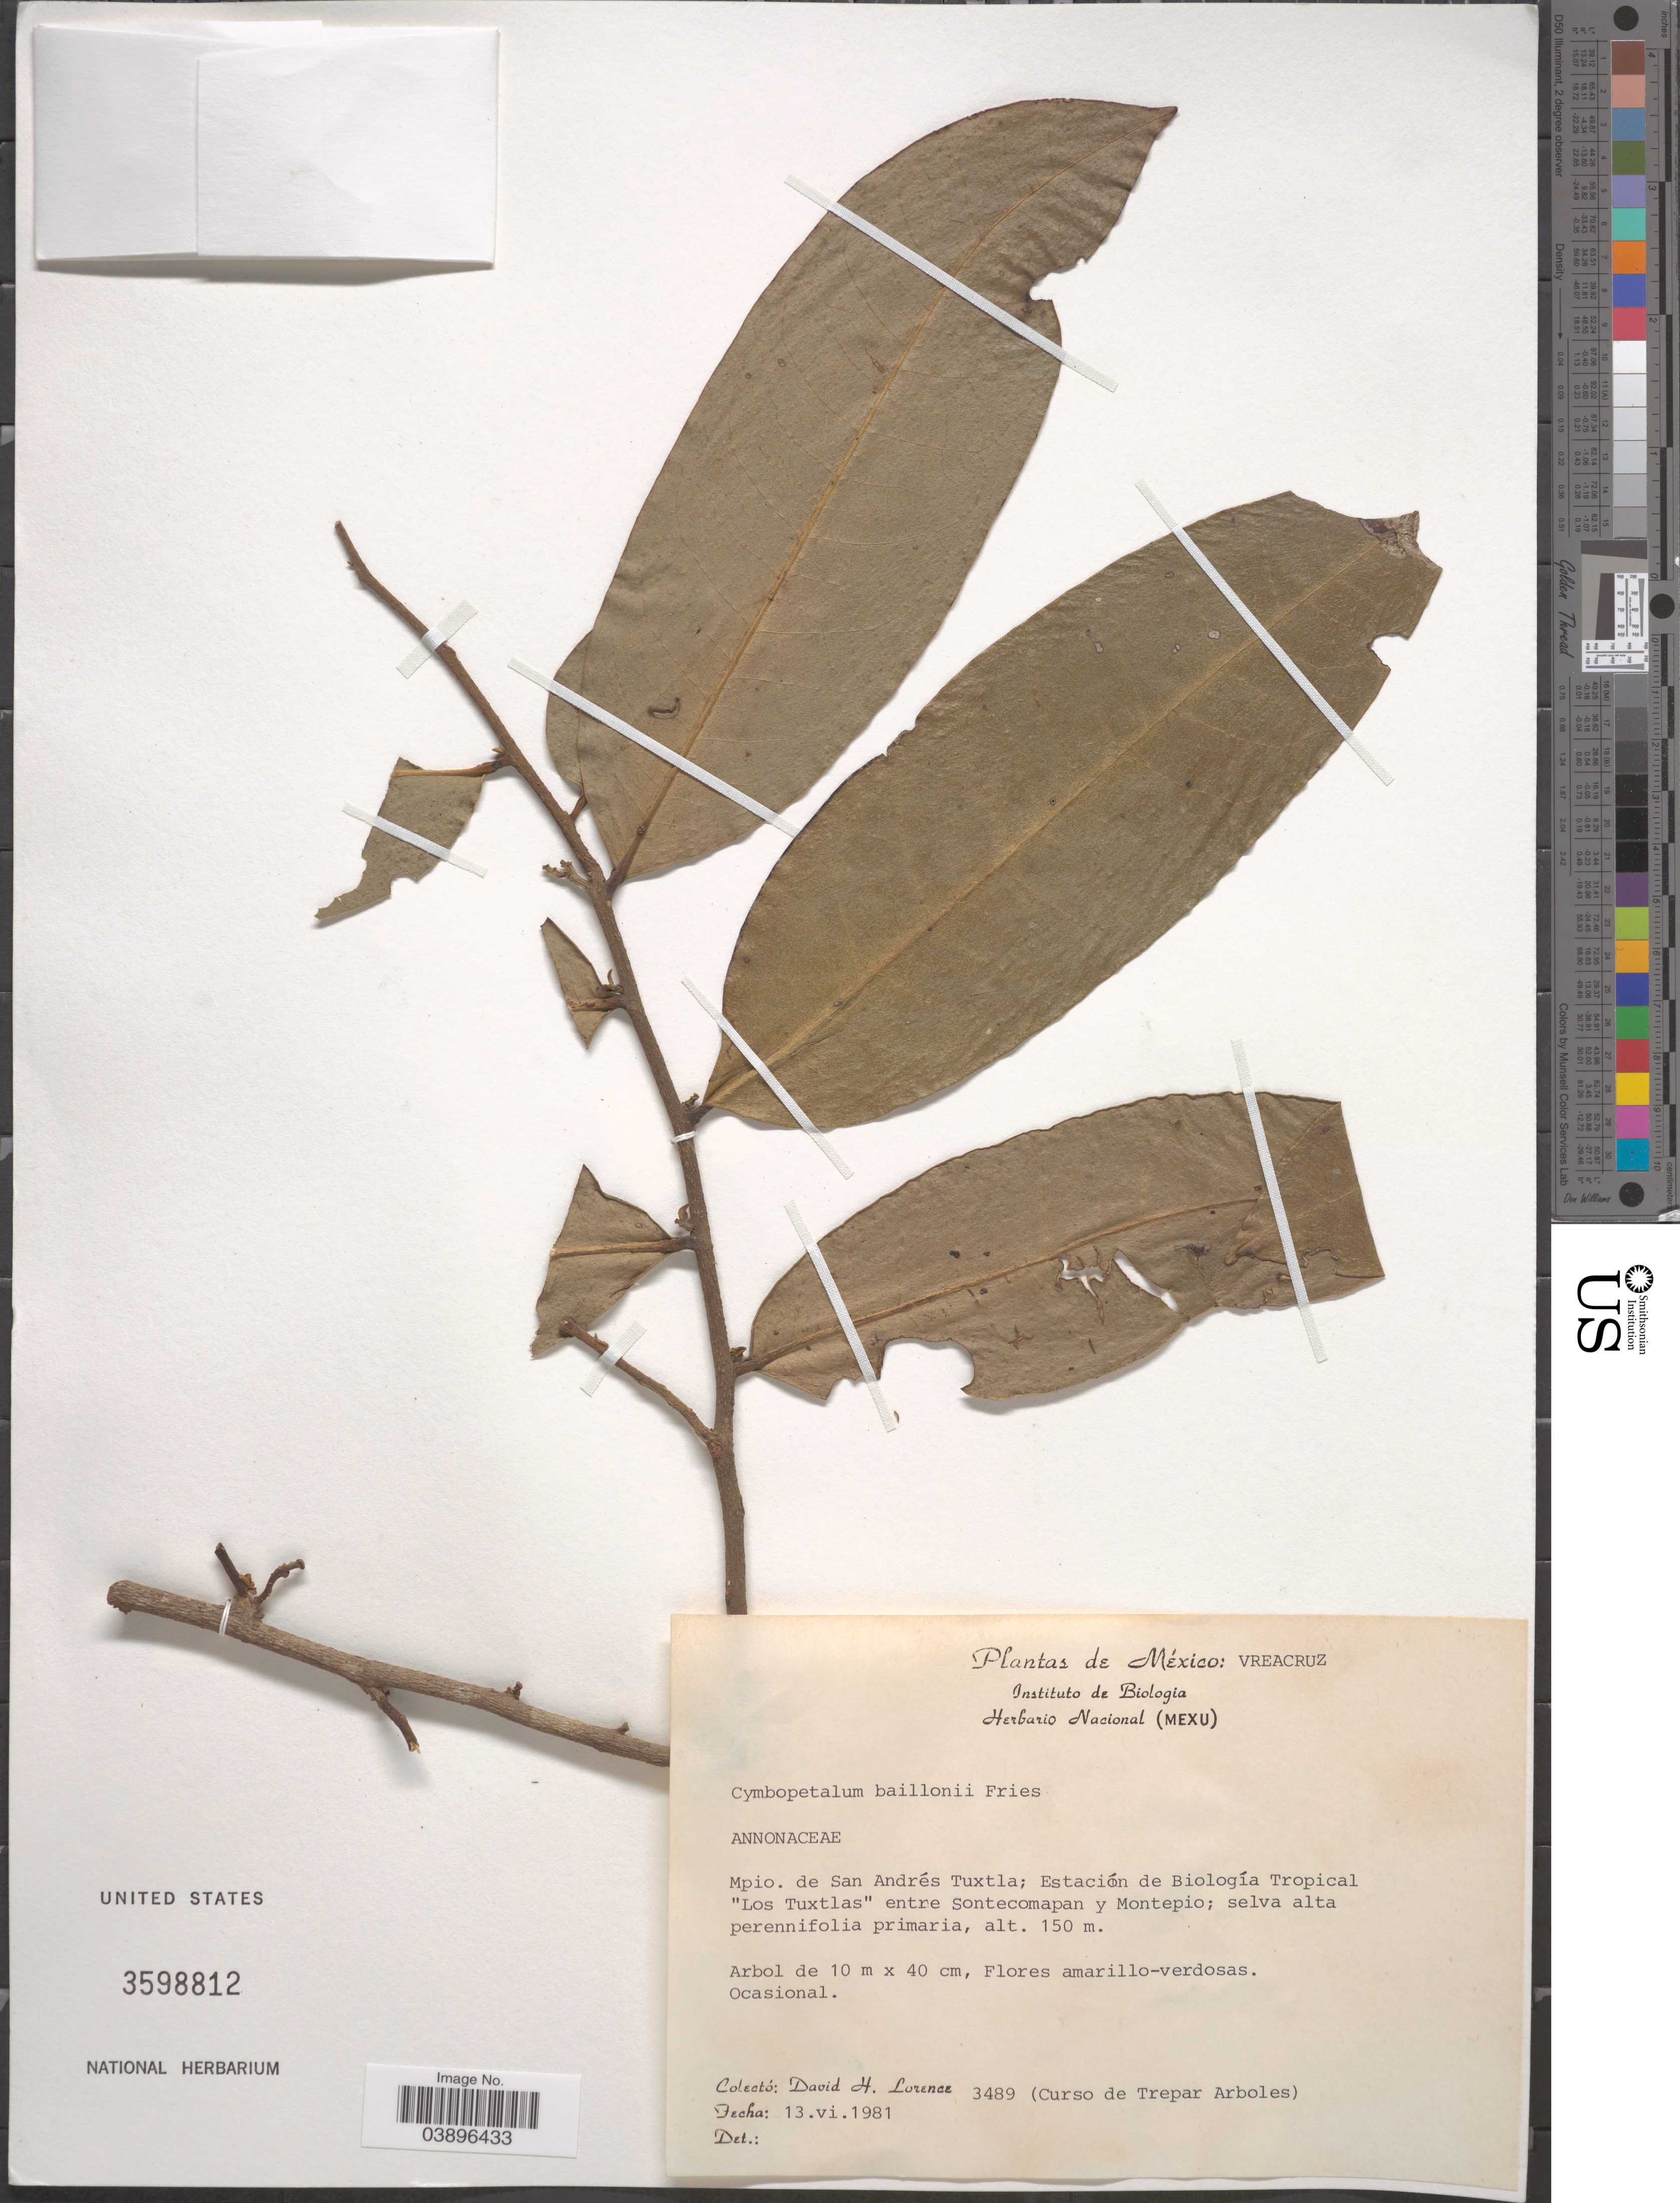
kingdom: Plantae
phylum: Tracheophyta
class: Magnoliopsida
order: Magnoliales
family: Annonaceae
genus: Cymbopetalum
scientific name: Cymbopetalum baillonii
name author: R.E. Fr.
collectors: D. Lorence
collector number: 3489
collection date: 1981-06-13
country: Mexico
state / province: Veracruz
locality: Veracruz. Mpio. de San Andrés Tuxtla; Estación de Biología Tropical "Los Tuxtlas" entre Sontecomapan y Montepio.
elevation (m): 150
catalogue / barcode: US 3598812